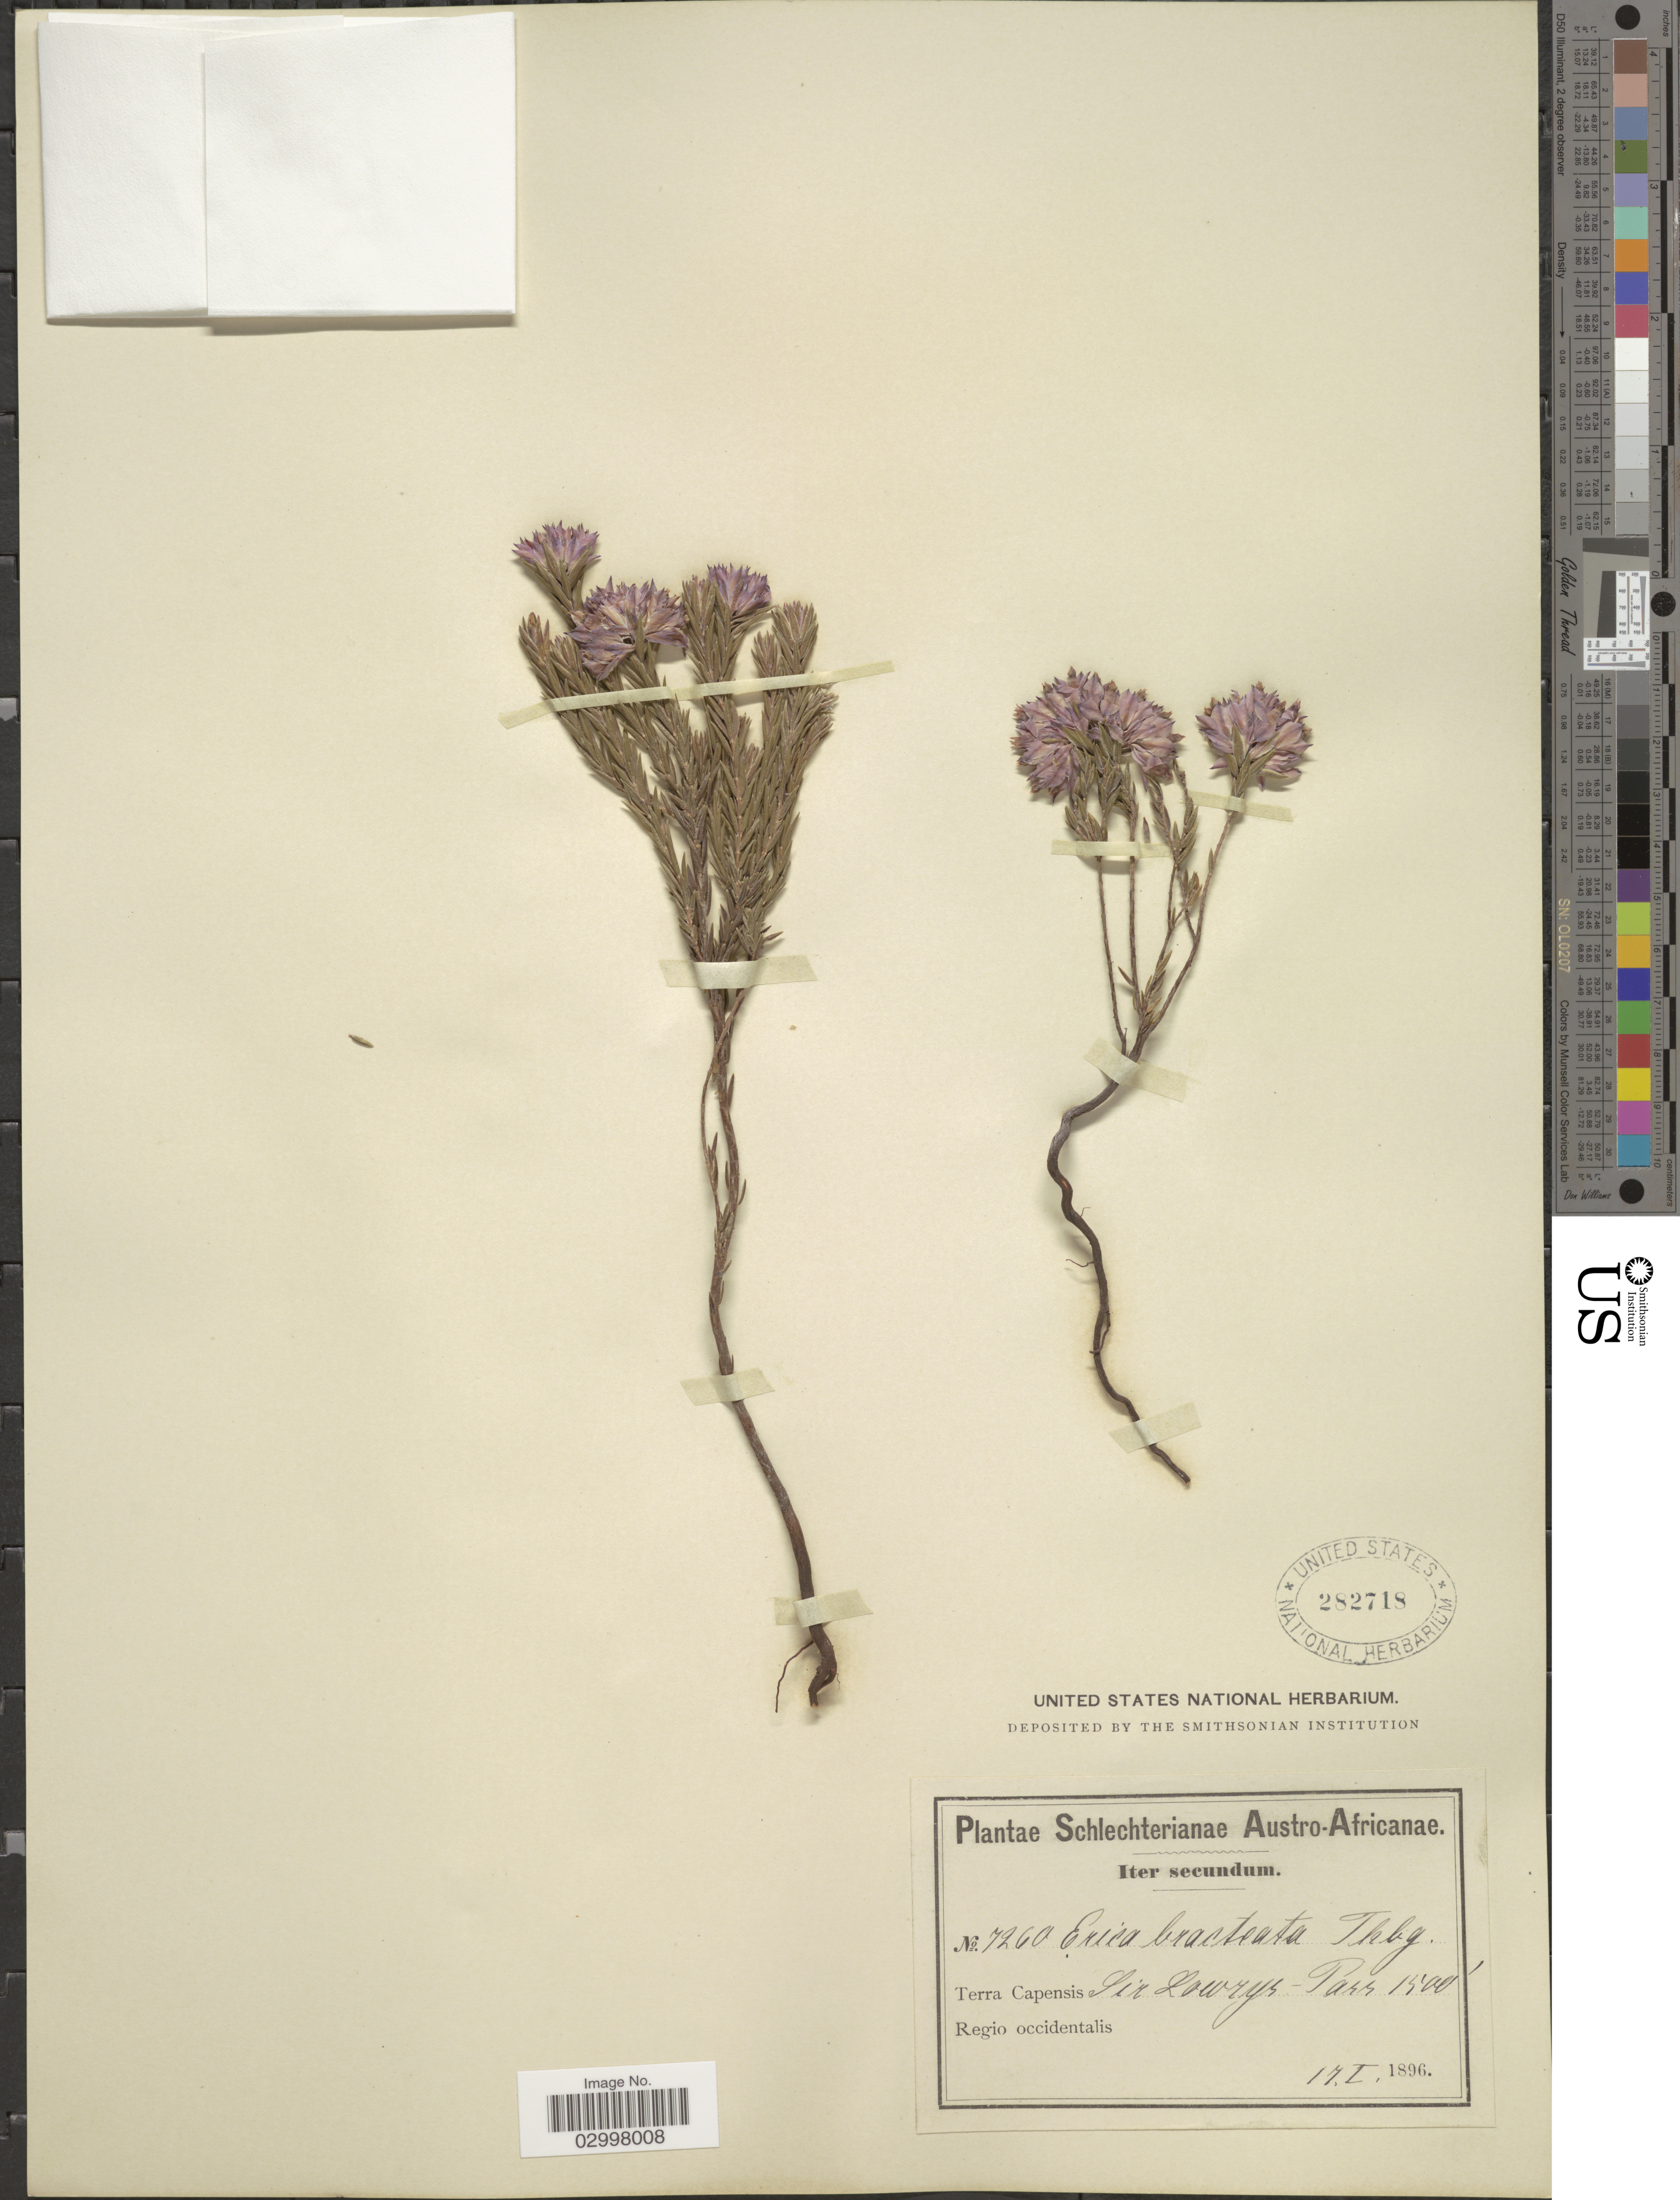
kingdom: Plantae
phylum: Tracheophyta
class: Magnoliopsida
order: Ericales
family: Ericaceae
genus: Erica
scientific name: Erica bracteata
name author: Thunb.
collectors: Schlechter, --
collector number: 7260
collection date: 1896-01-17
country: South Africa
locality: Austro-Africanae. Terra Capensis. Regio occidentalis. Sir Lowrys-Pass.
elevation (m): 457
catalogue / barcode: US 282718